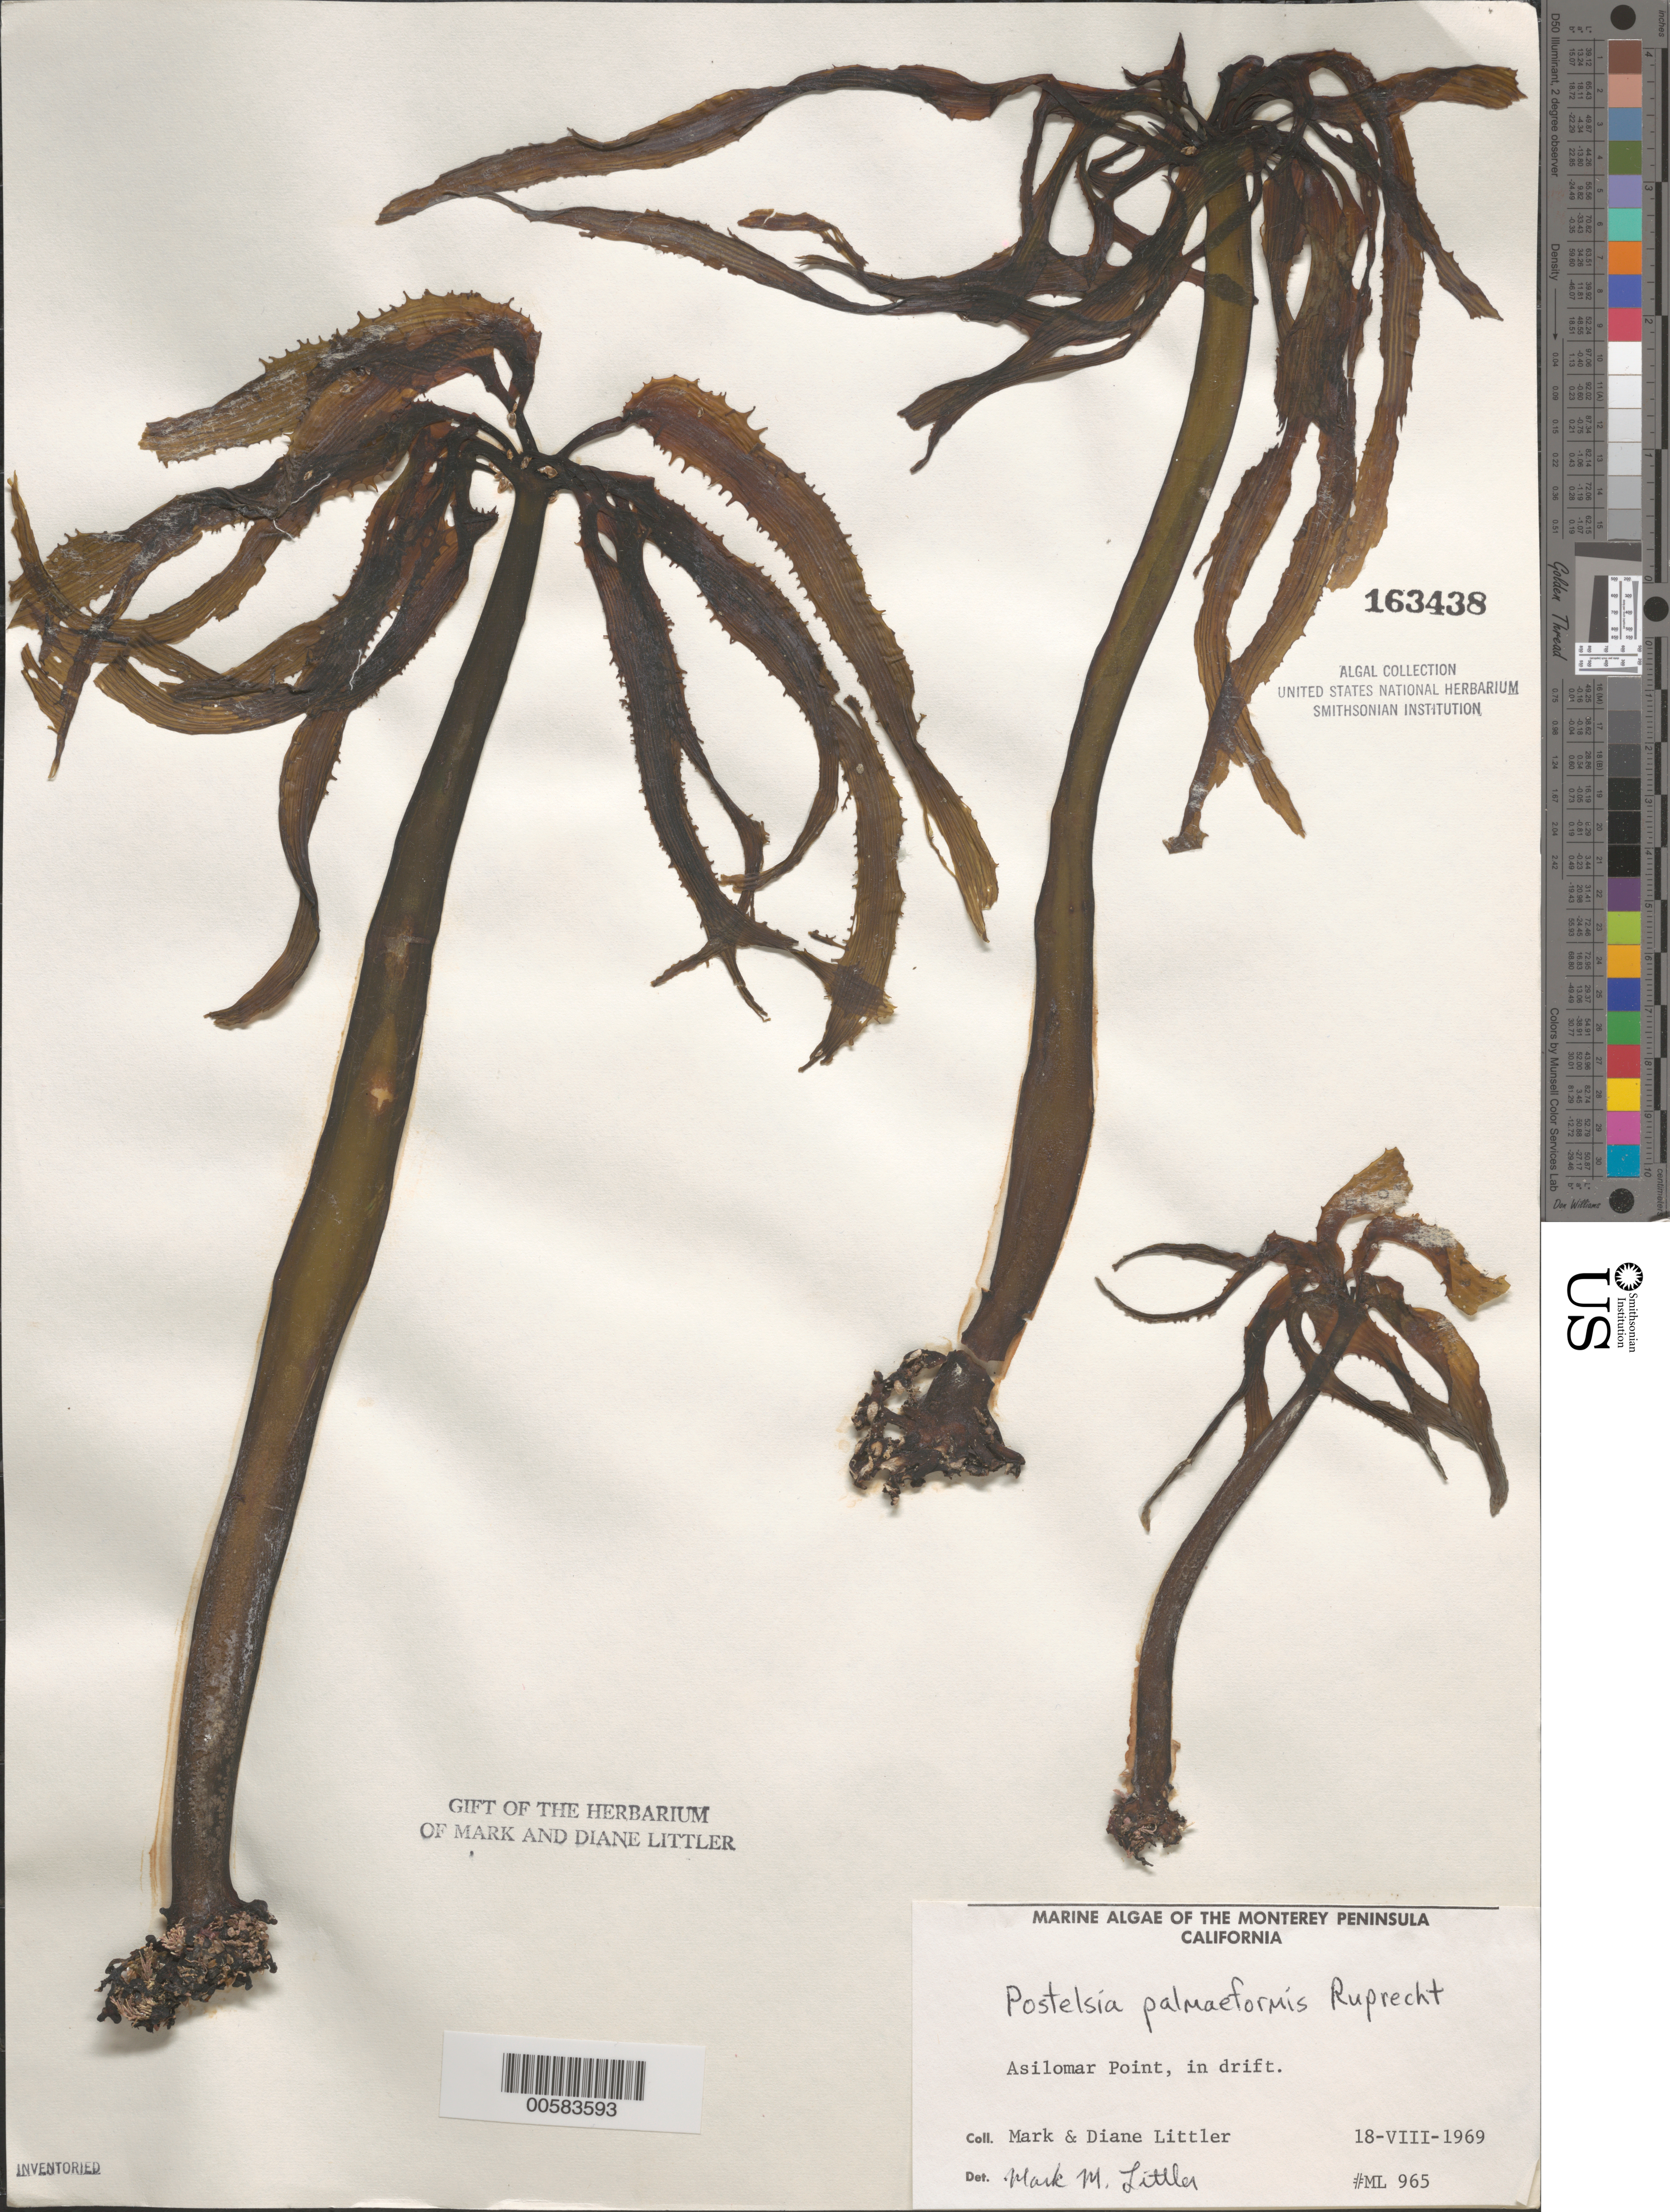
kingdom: Chromista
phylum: Ochrophyta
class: Phaeophyceae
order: Laminariales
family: Laminariaceae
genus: Postelsia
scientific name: Postelsia palmaeformis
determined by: Littler, M. M.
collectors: M. M. Littler & D. S. Littler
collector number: ML 965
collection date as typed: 18 Aug 1969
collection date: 1969-08-18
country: United States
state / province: California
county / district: Monterey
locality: Asilomar Point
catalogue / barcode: US 163438